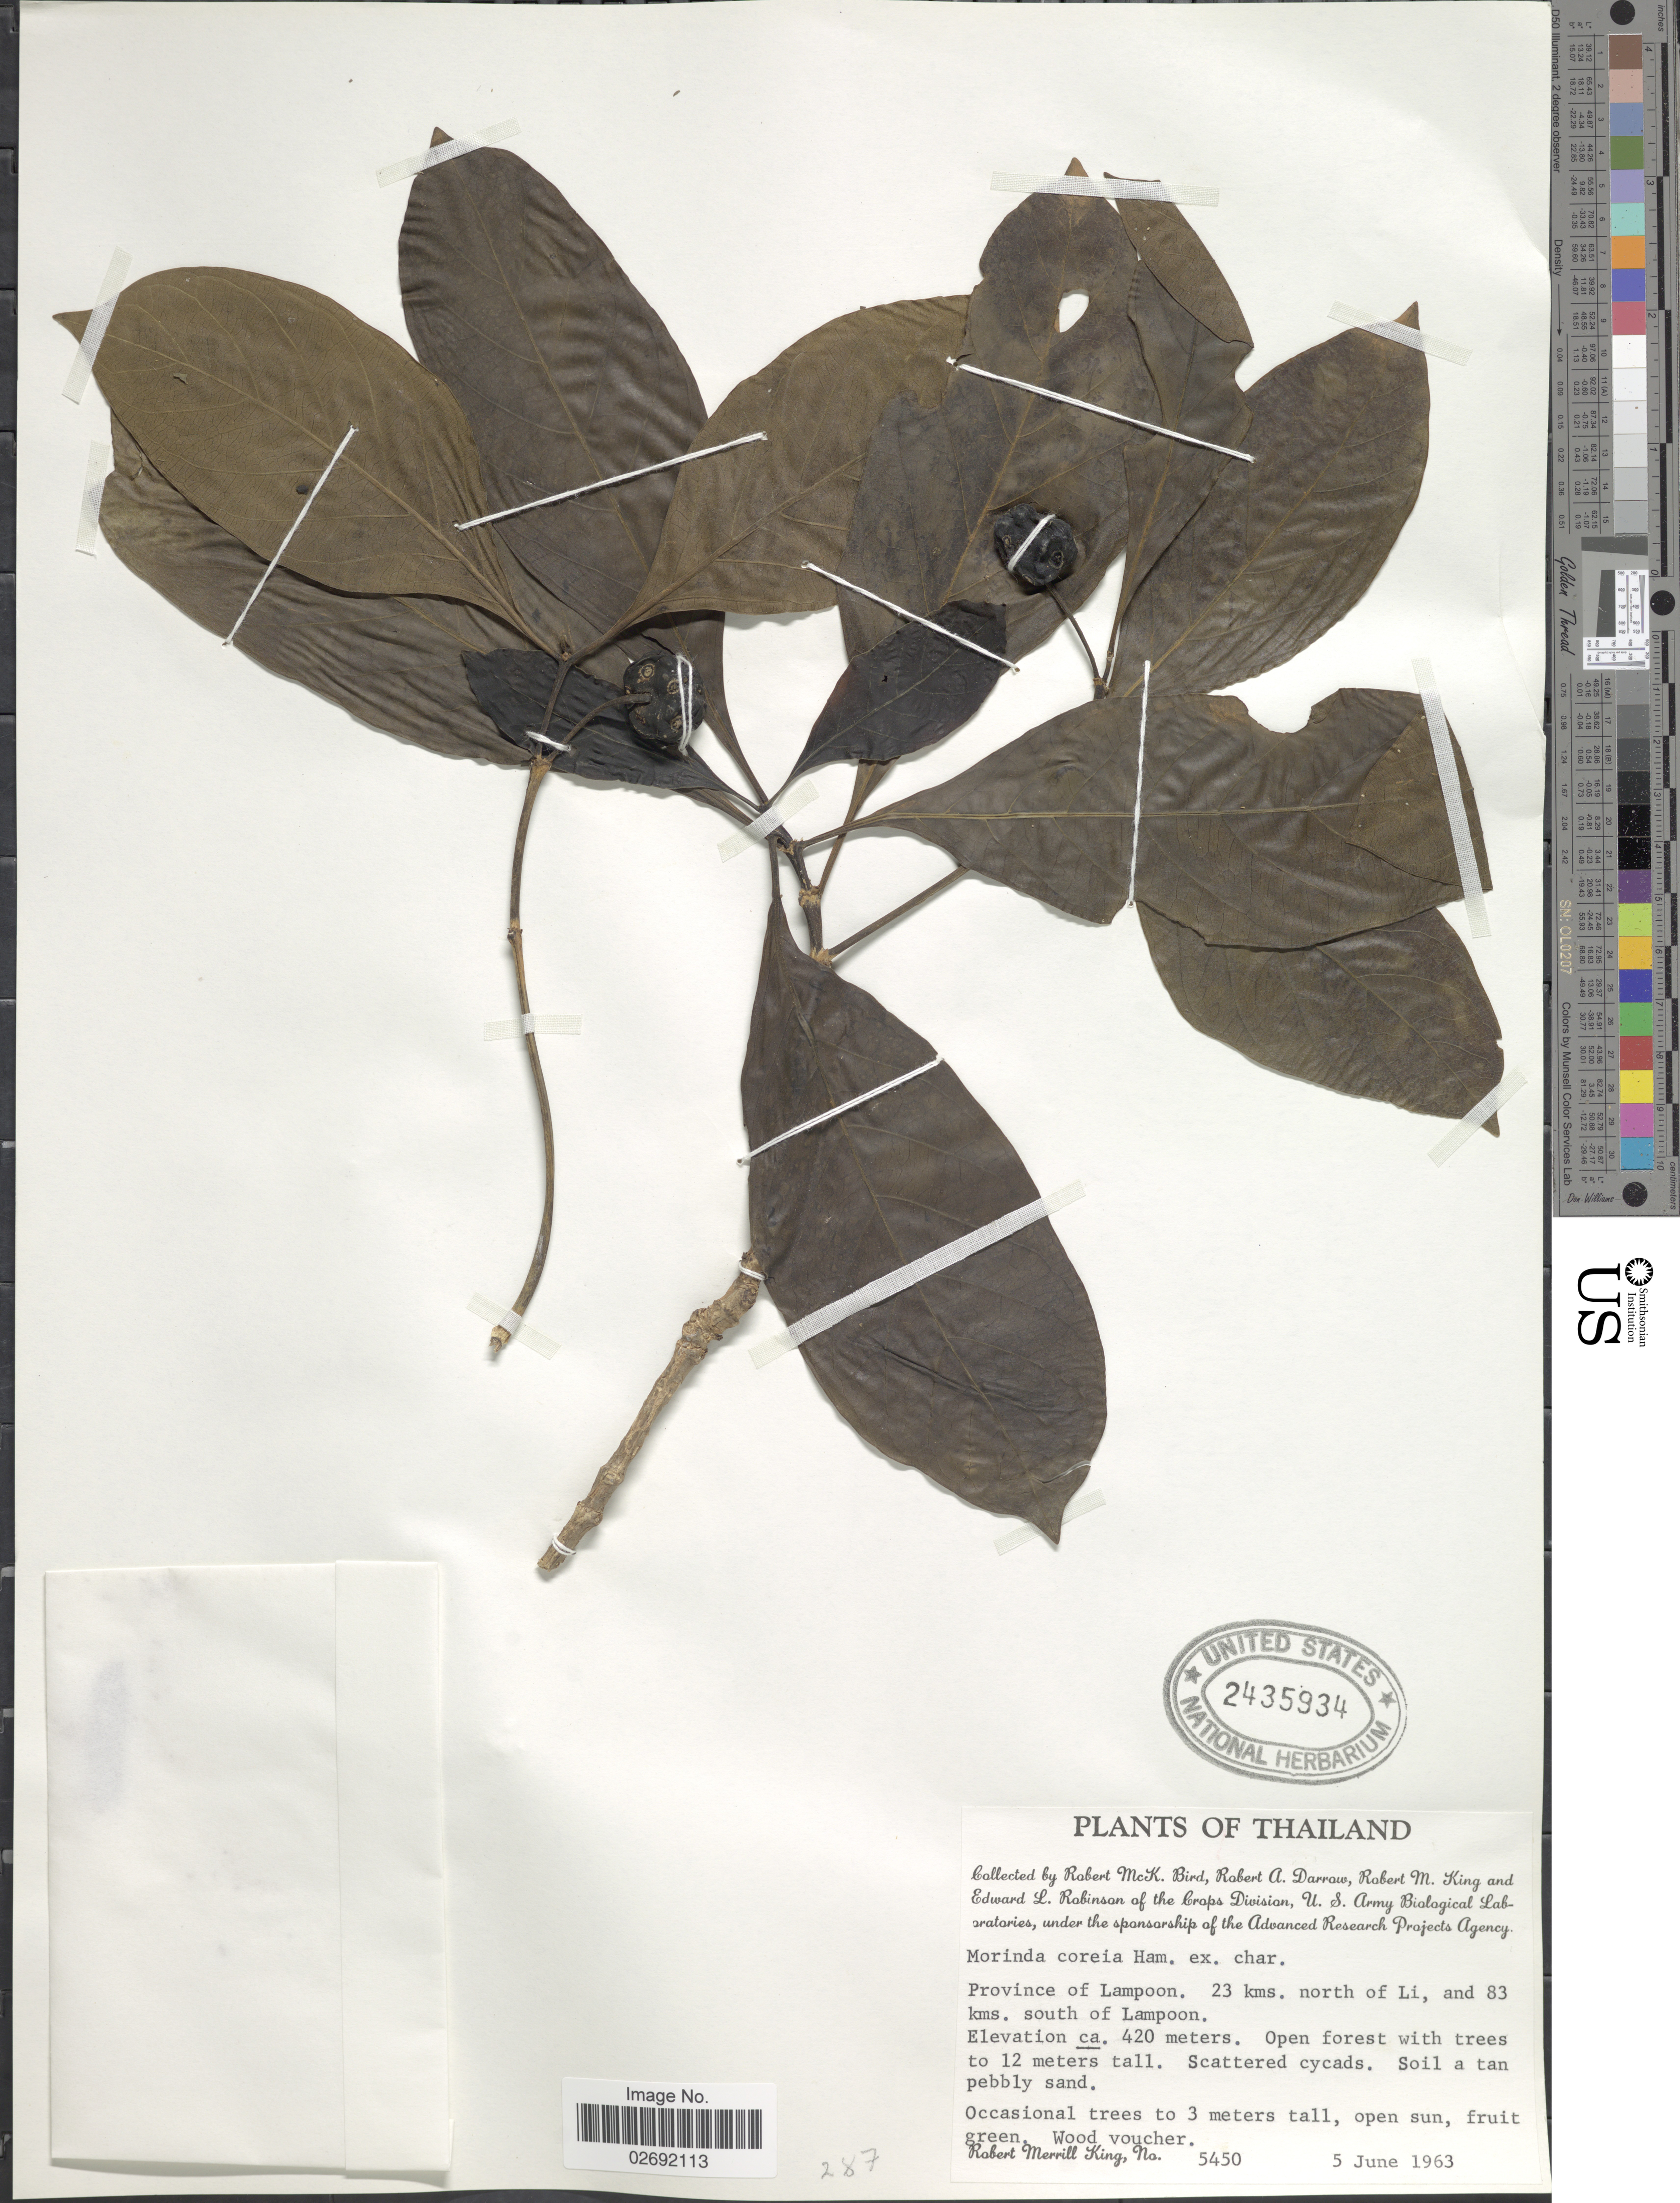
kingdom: Plantae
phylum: Tracheophyta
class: Magnoliopsida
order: Gentianales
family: Rubiaceae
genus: Morinda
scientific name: Morinda coreia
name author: Buch.-Ham.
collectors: R. M. King, R. M. Bird, R. A. Darrow & E. L. Robinson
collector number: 5450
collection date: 1963-06-05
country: Thailand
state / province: Lamphun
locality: Province of Lamppon. 23 kms north of Li, and 83 kms south of Lampoon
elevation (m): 420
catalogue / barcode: US 2435934